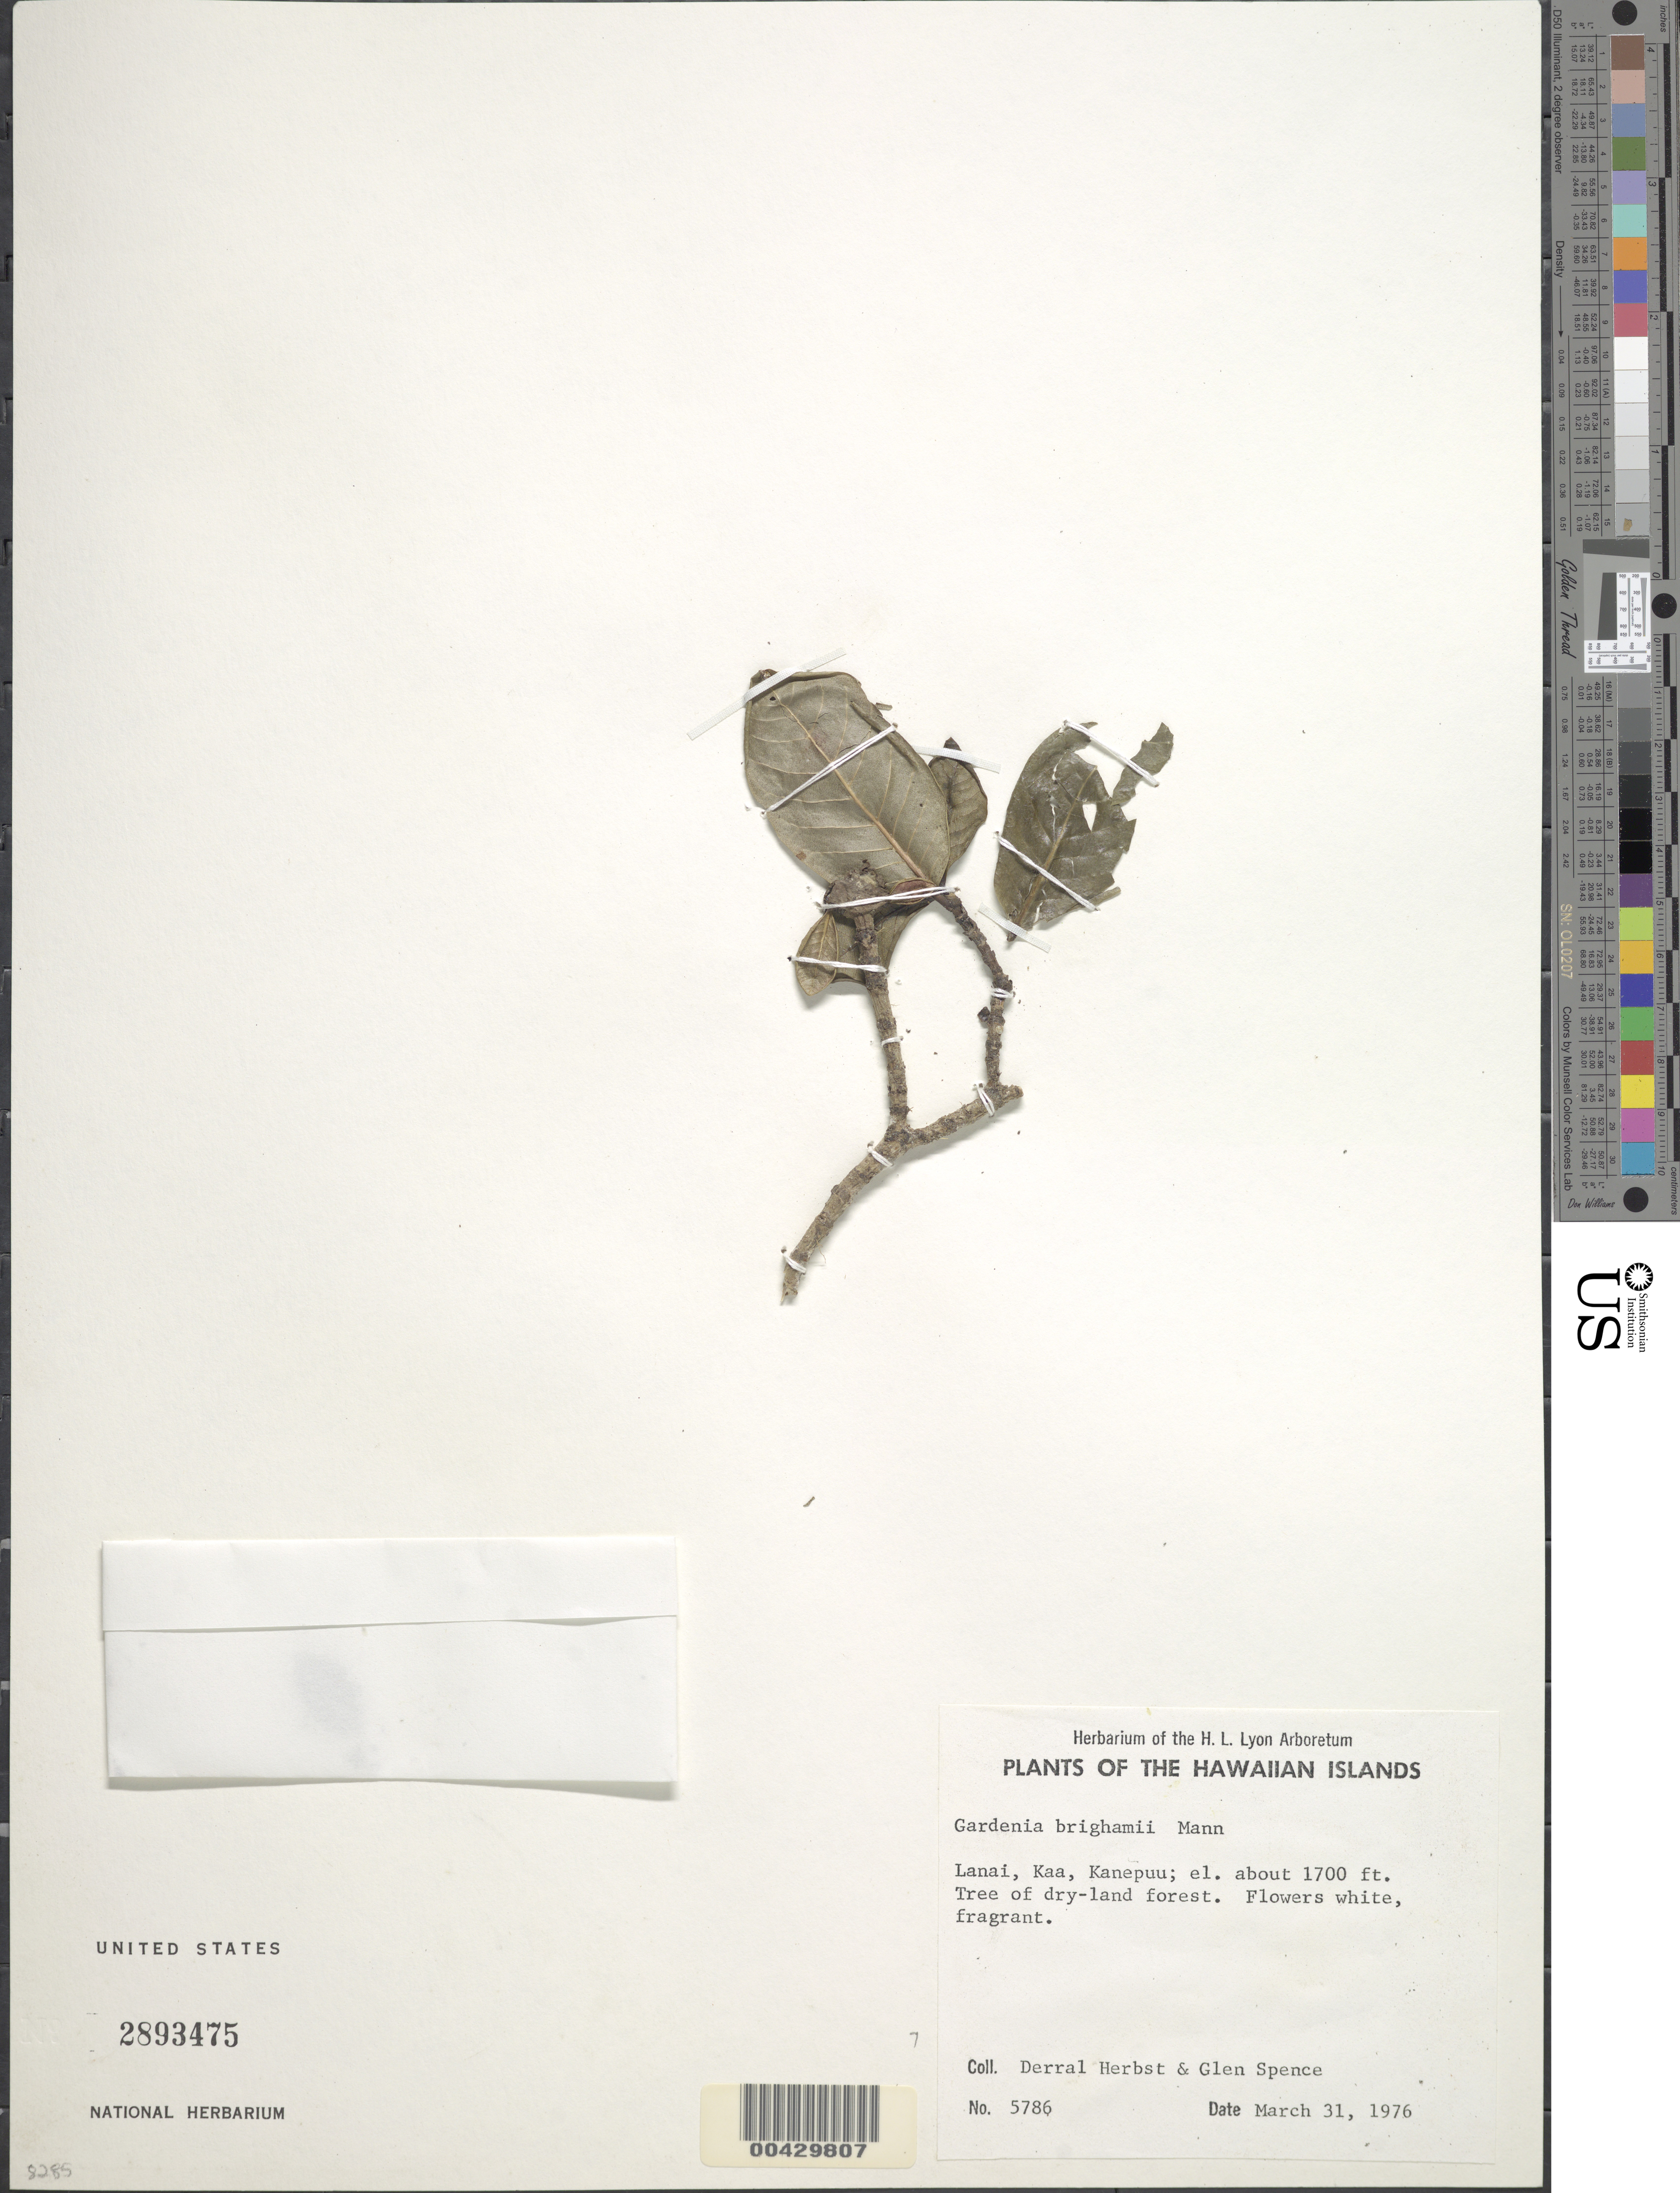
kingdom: Plantae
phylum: Tracheophyta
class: Magnoliopsida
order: Gentianales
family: Rubiaceae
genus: Gardenia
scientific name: Gardenia brighamii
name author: H. Mann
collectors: D. R. Herbst & G. Spence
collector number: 5786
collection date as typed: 31 Mar 1976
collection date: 1976-03-31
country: United States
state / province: Hawaii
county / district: Maui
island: Lana'i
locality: Kaa, Kanepuu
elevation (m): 518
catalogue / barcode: US 2893475